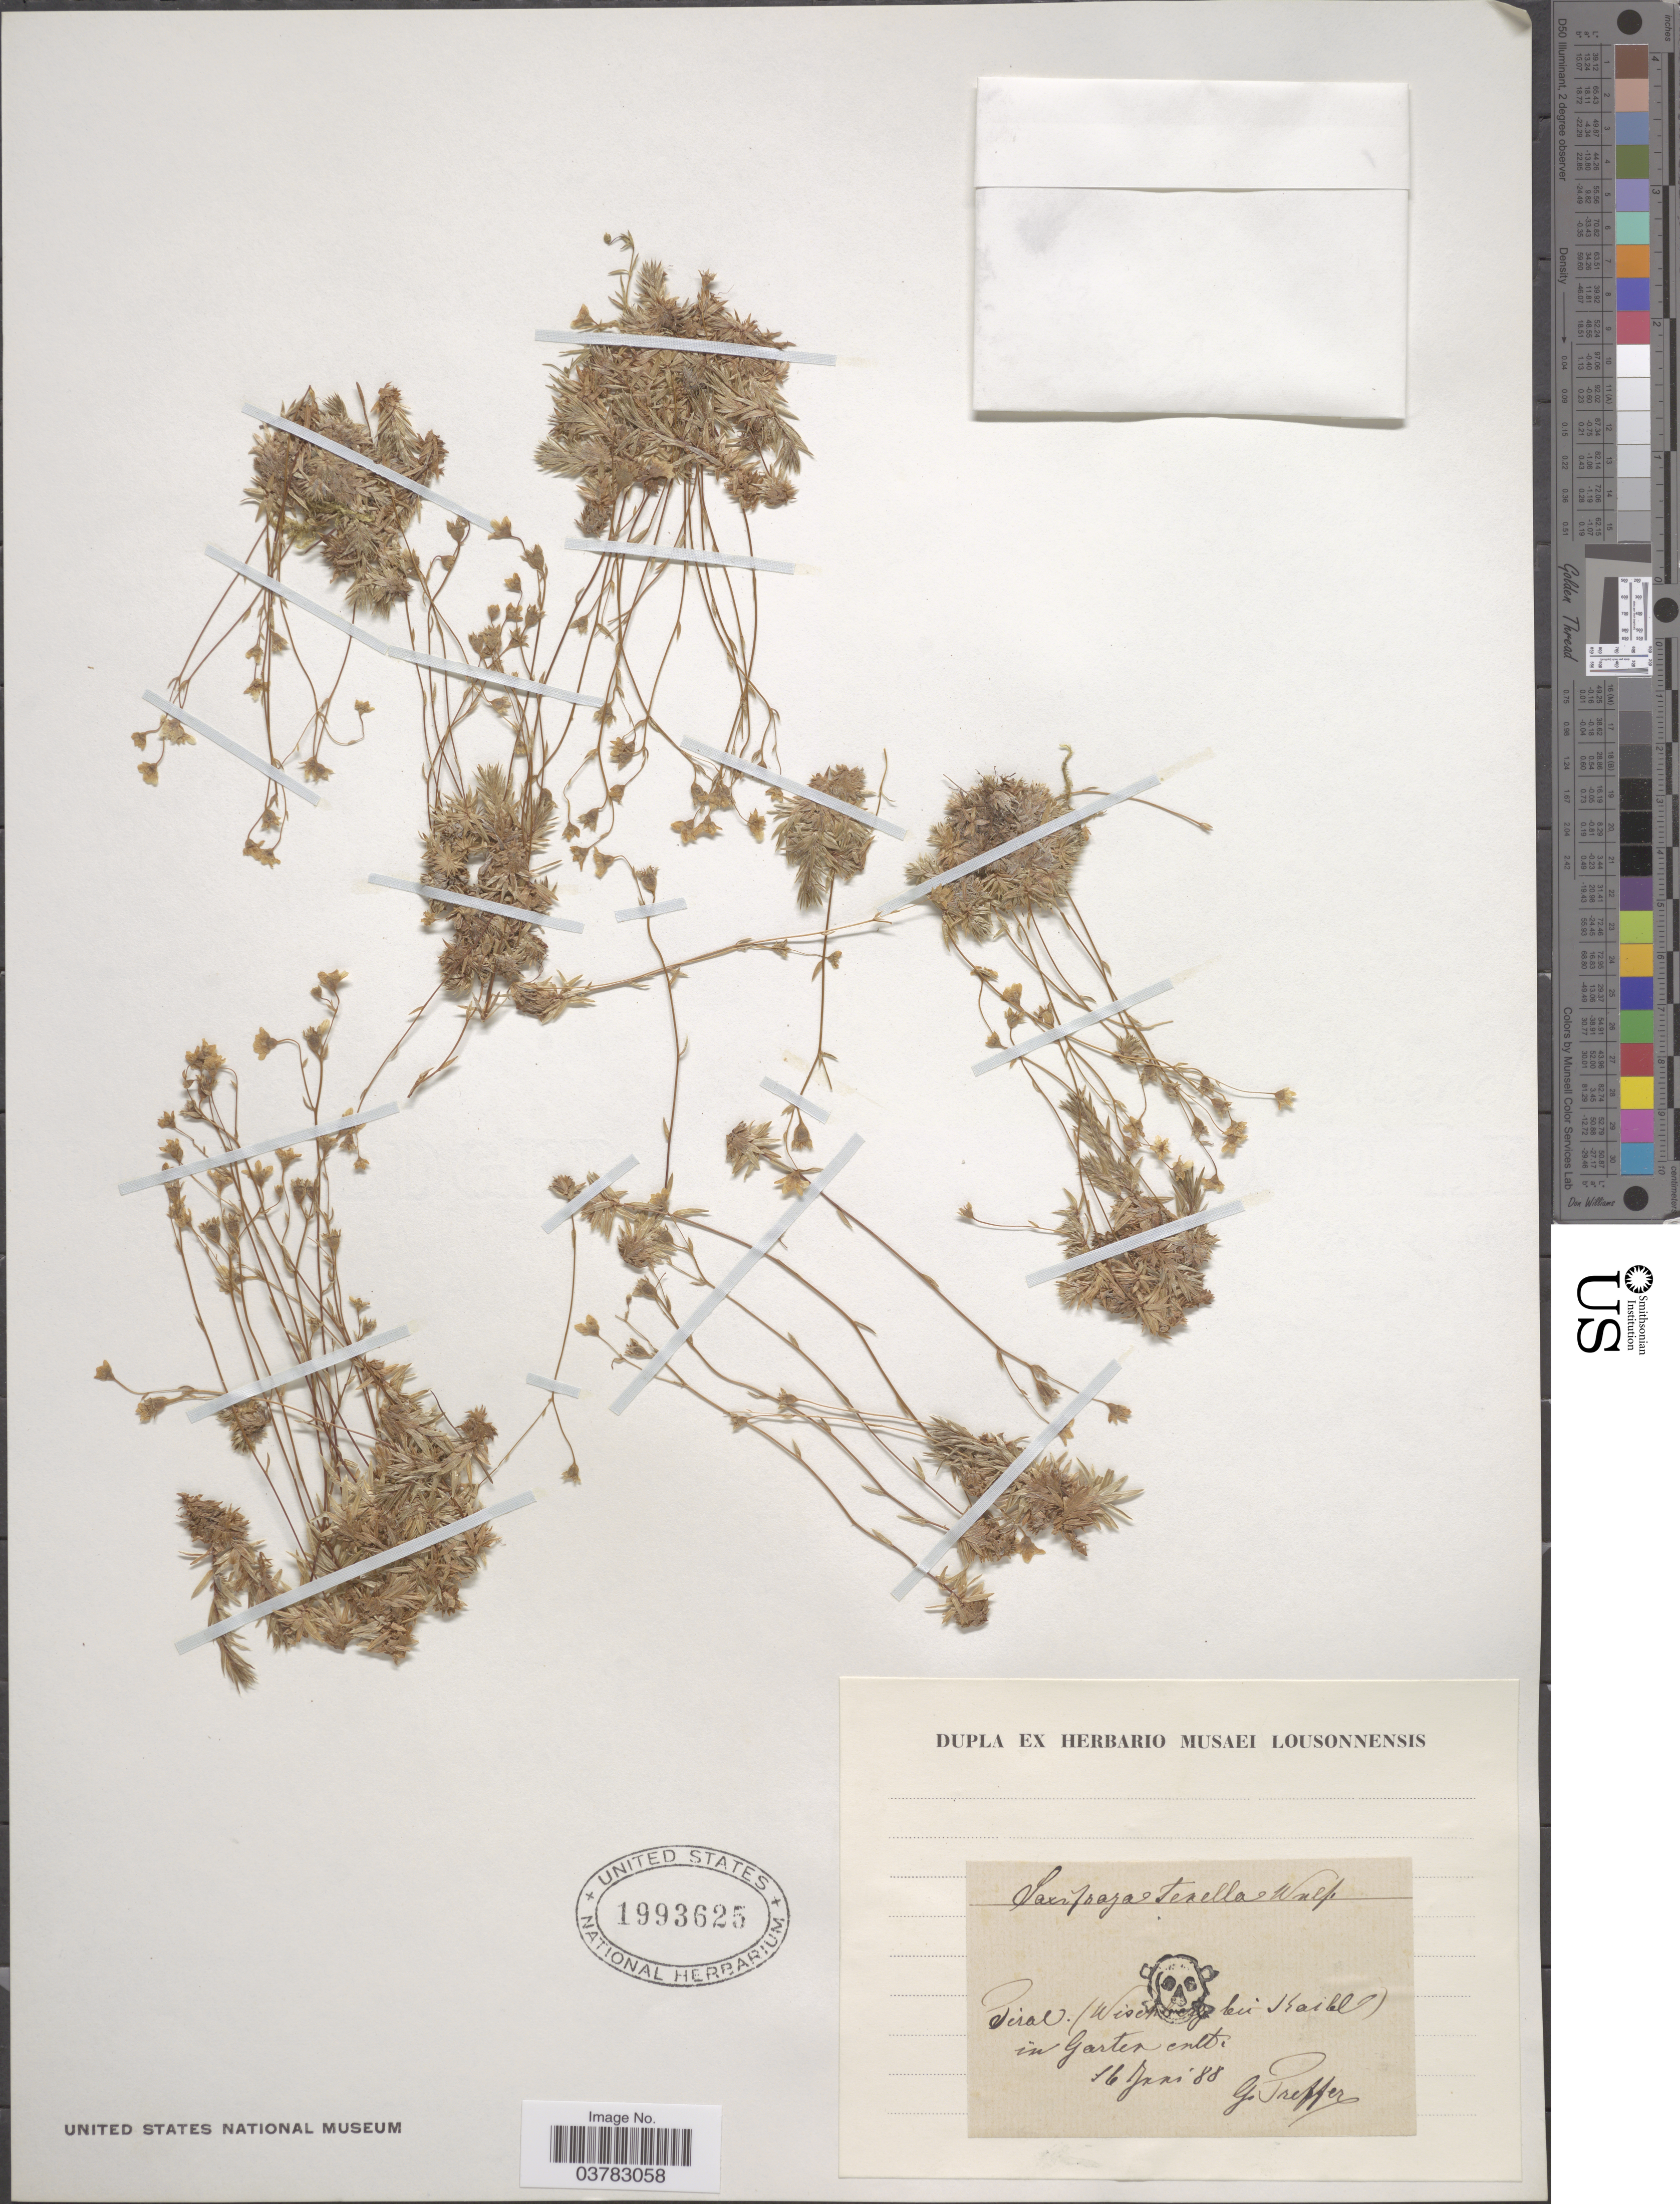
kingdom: Plantae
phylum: Tracheophyta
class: Magnoliopsida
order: Saxifragales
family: Saxifragaceae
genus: Saxifraga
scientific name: Saxifraga tenella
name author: Wulfen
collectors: G. Treffer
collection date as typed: Transcribed d/m/y: 16/6/88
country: Switzerland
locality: Tirol (Wisenberg bei Kaibl) in Garten enlt.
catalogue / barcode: US 1993625